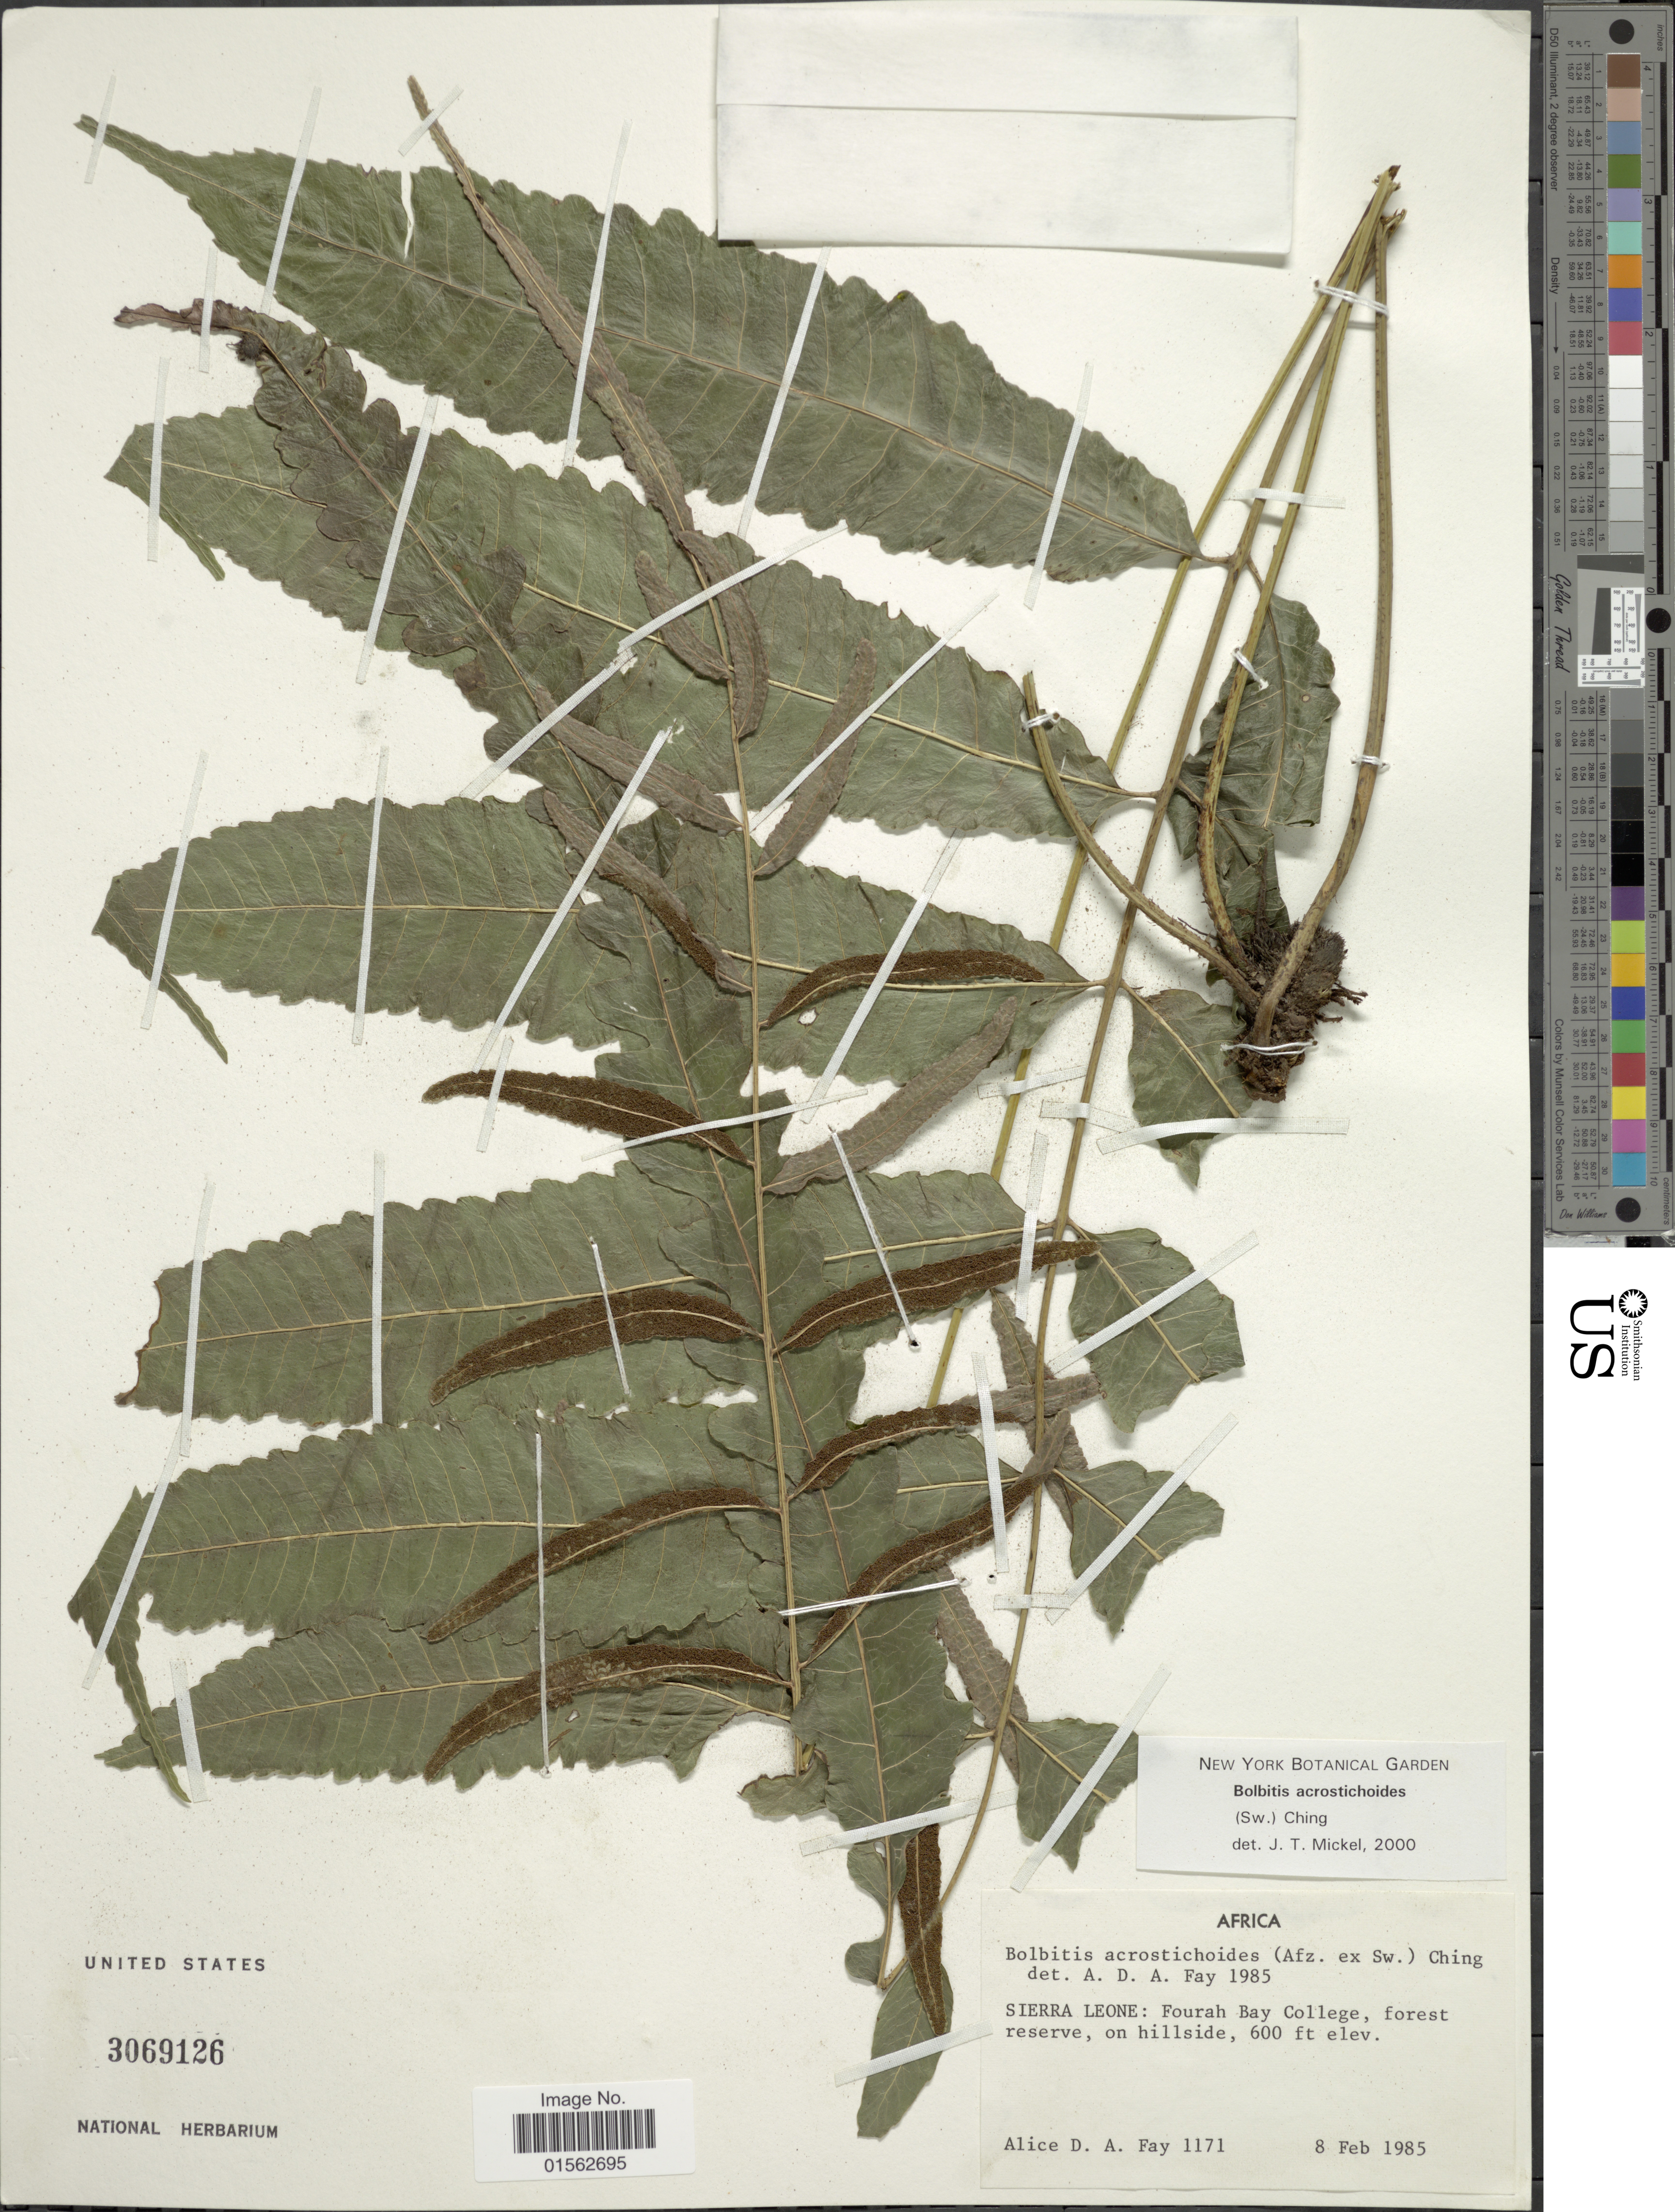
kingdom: Plantae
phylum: Tracheophyta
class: Polypodiopsida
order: Polypodiales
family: Dryopteridaceae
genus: Bolbitis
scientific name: Bolbitis acrostichoides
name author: (Hook.) Ching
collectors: A. Fay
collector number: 1171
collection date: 1985-02-08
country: Sierra Leone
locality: Fourah Bay College, forest reserve, on hillside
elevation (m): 183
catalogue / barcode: US 3069126